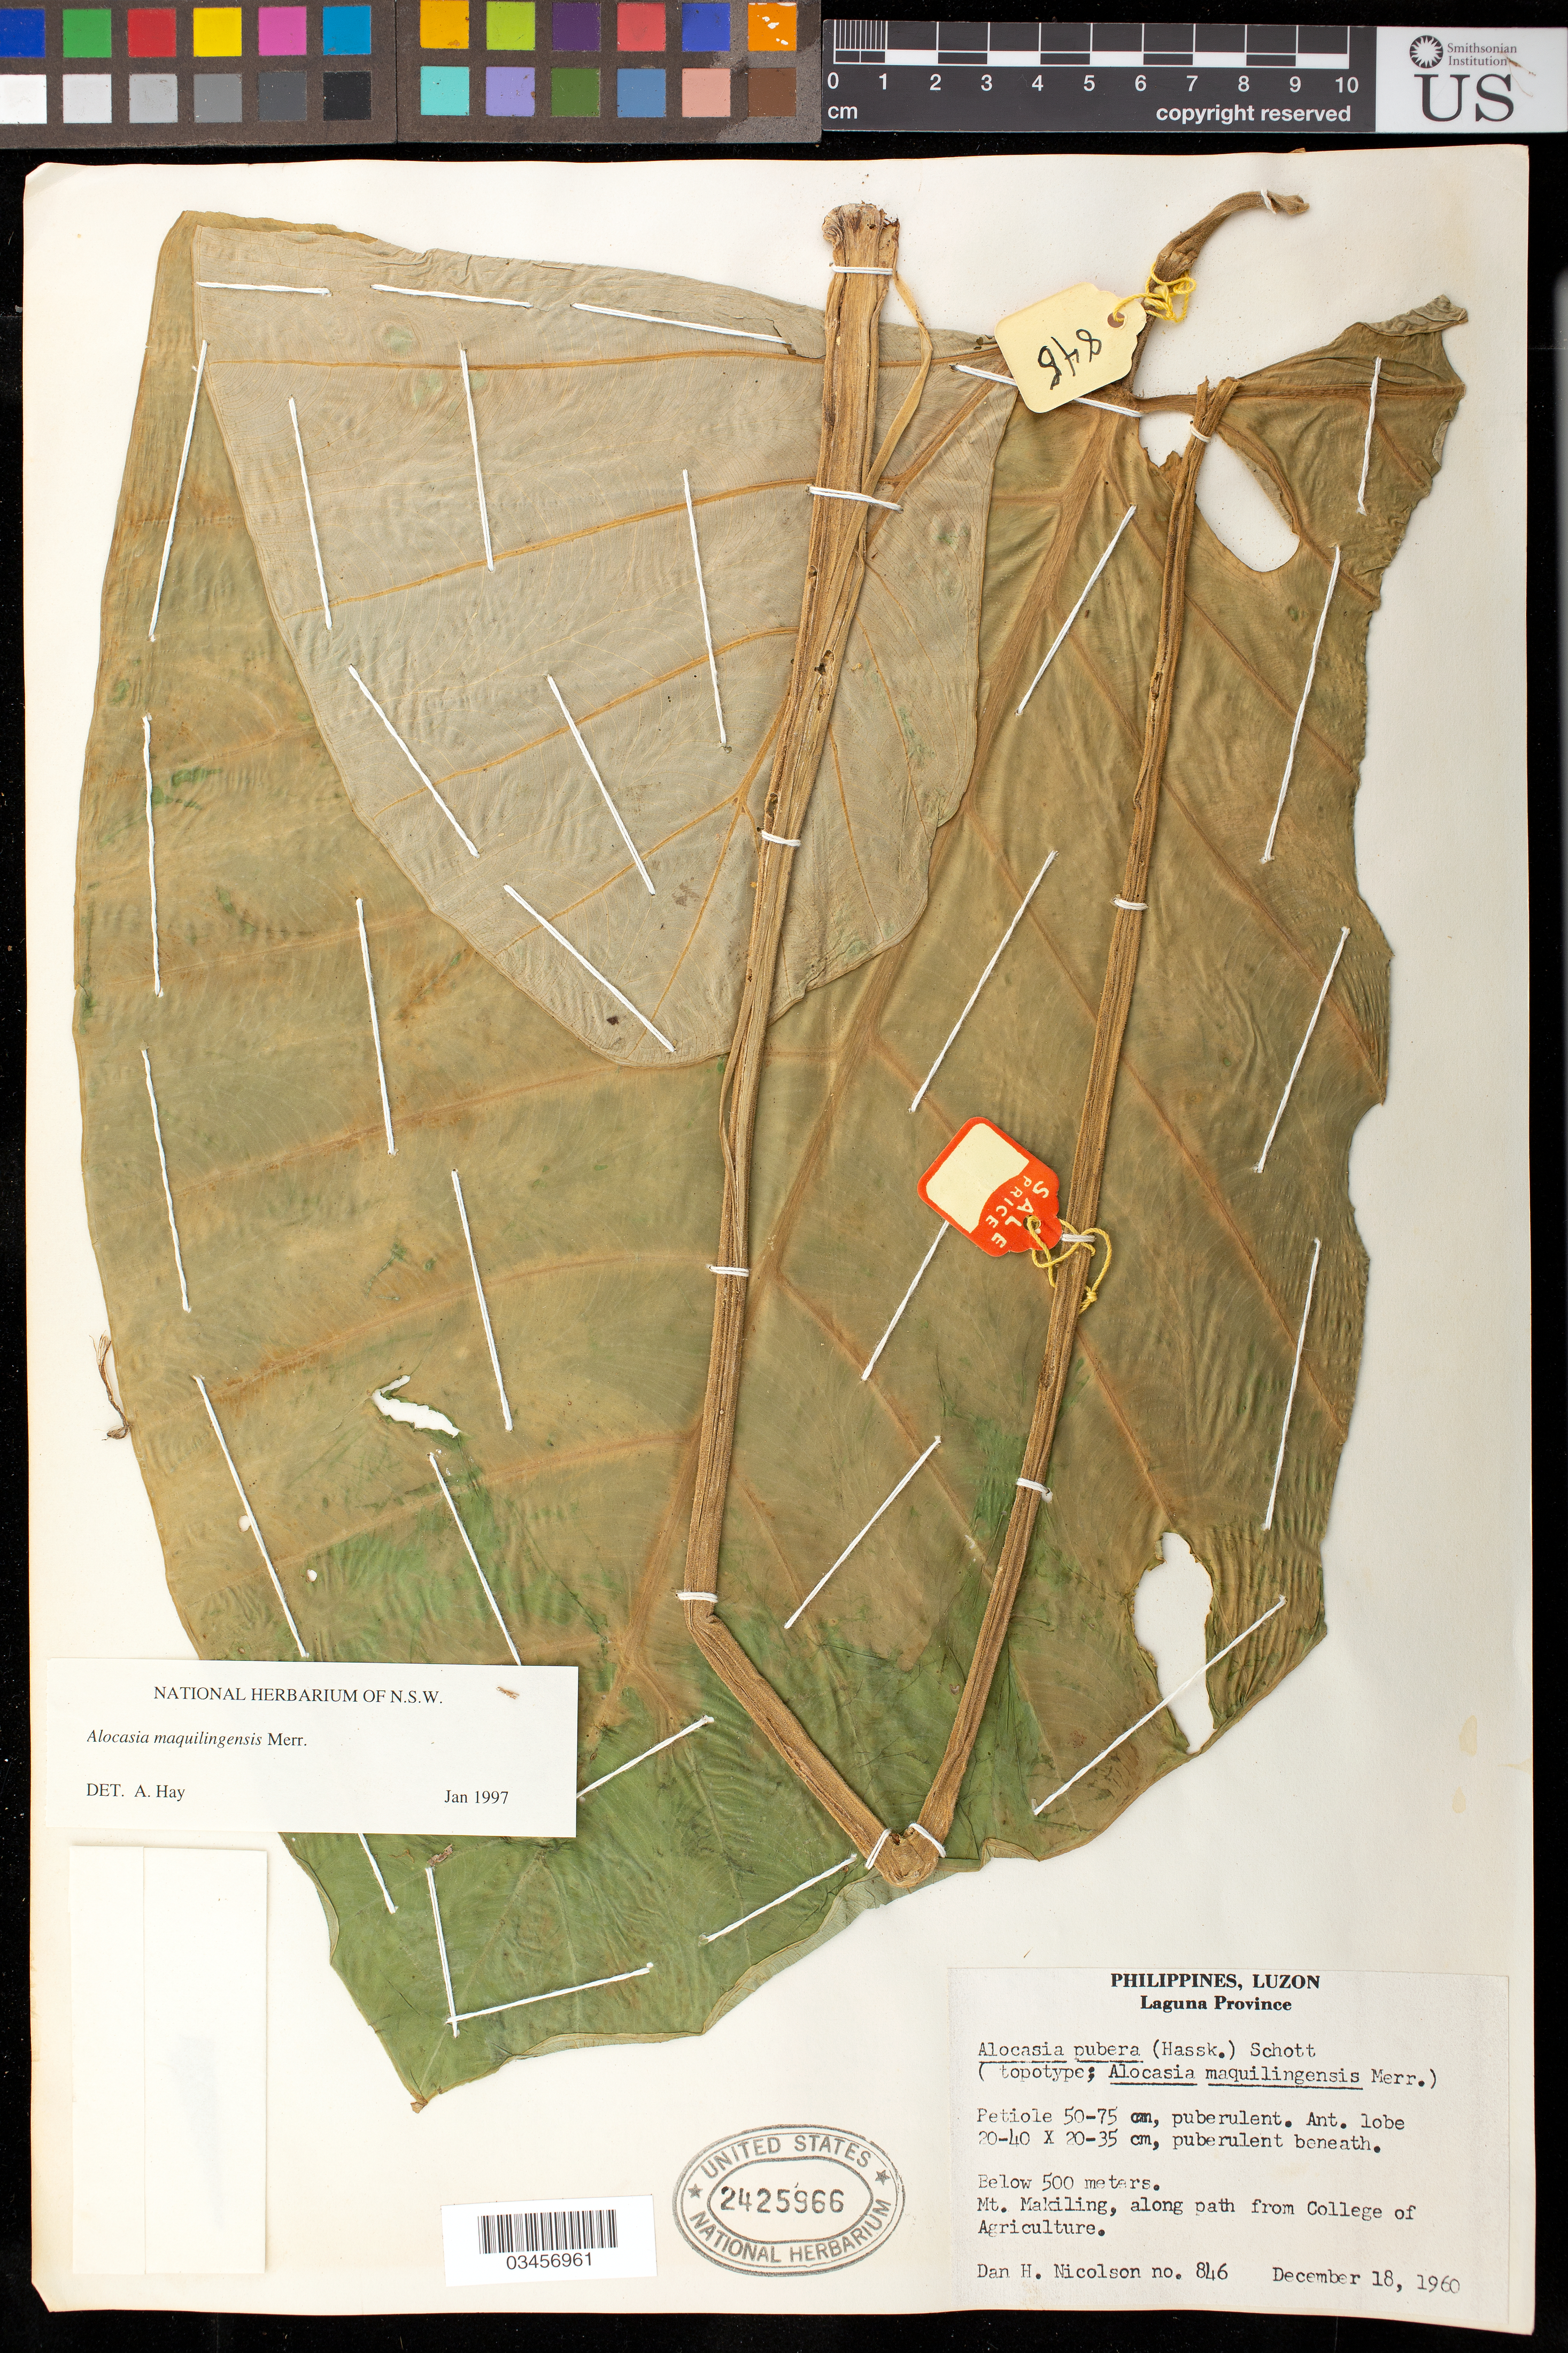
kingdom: Plantae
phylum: Tracheophyta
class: Liliopsida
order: Alismatales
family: Araceae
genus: Alocasia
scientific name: Alocasia maquilingensis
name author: (L.) Merr.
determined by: Hay, A.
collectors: D. H. Nicolson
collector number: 846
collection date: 1960-12-18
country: Philippines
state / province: Calabarzon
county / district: Laguna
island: Luzon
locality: Mt. Makiling, along path from College of Agriculture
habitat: Along path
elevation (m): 500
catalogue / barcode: US 2425966